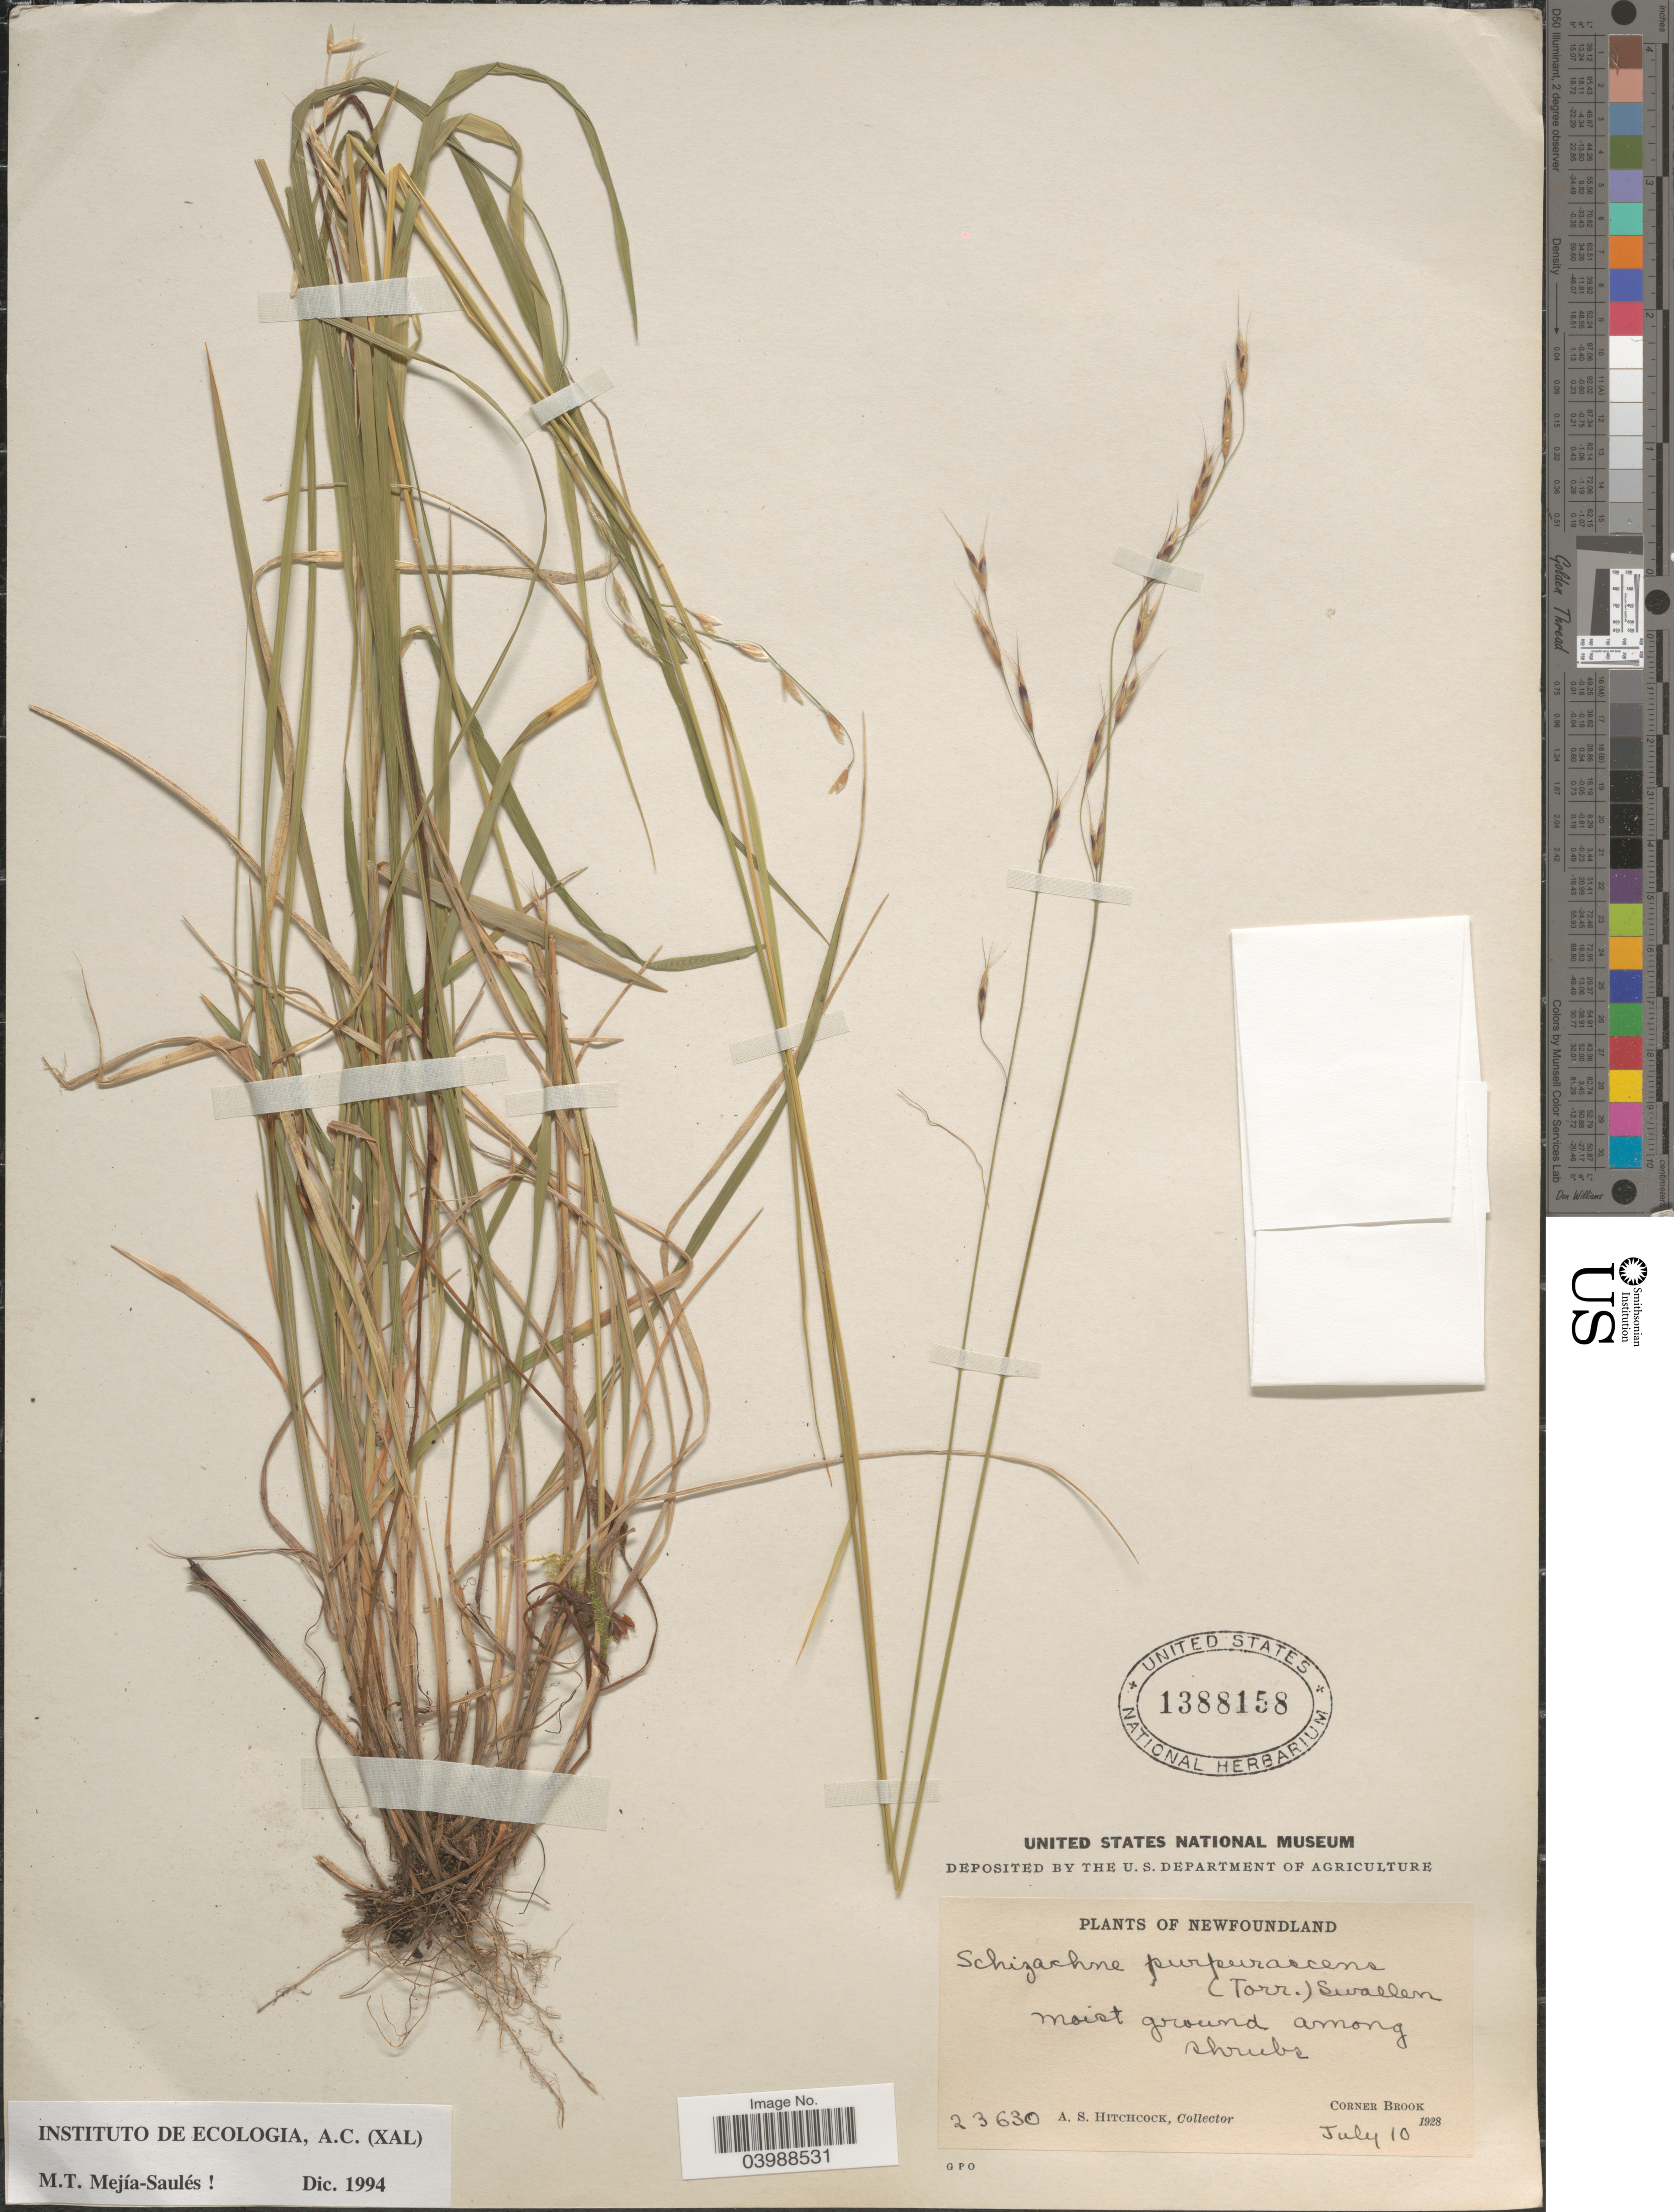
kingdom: Plantae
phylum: Tracheophyta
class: Liliopsida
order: Poales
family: Poaceae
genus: Schizachne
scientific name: Schizachne purpurascens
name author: (Torr.) Swallen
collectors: A. S. Hitchcock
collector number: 23630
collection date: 1928-07-10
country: Canada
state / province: Newfoundland and Labrador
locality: Corner Brook.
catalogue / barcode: US 1388158